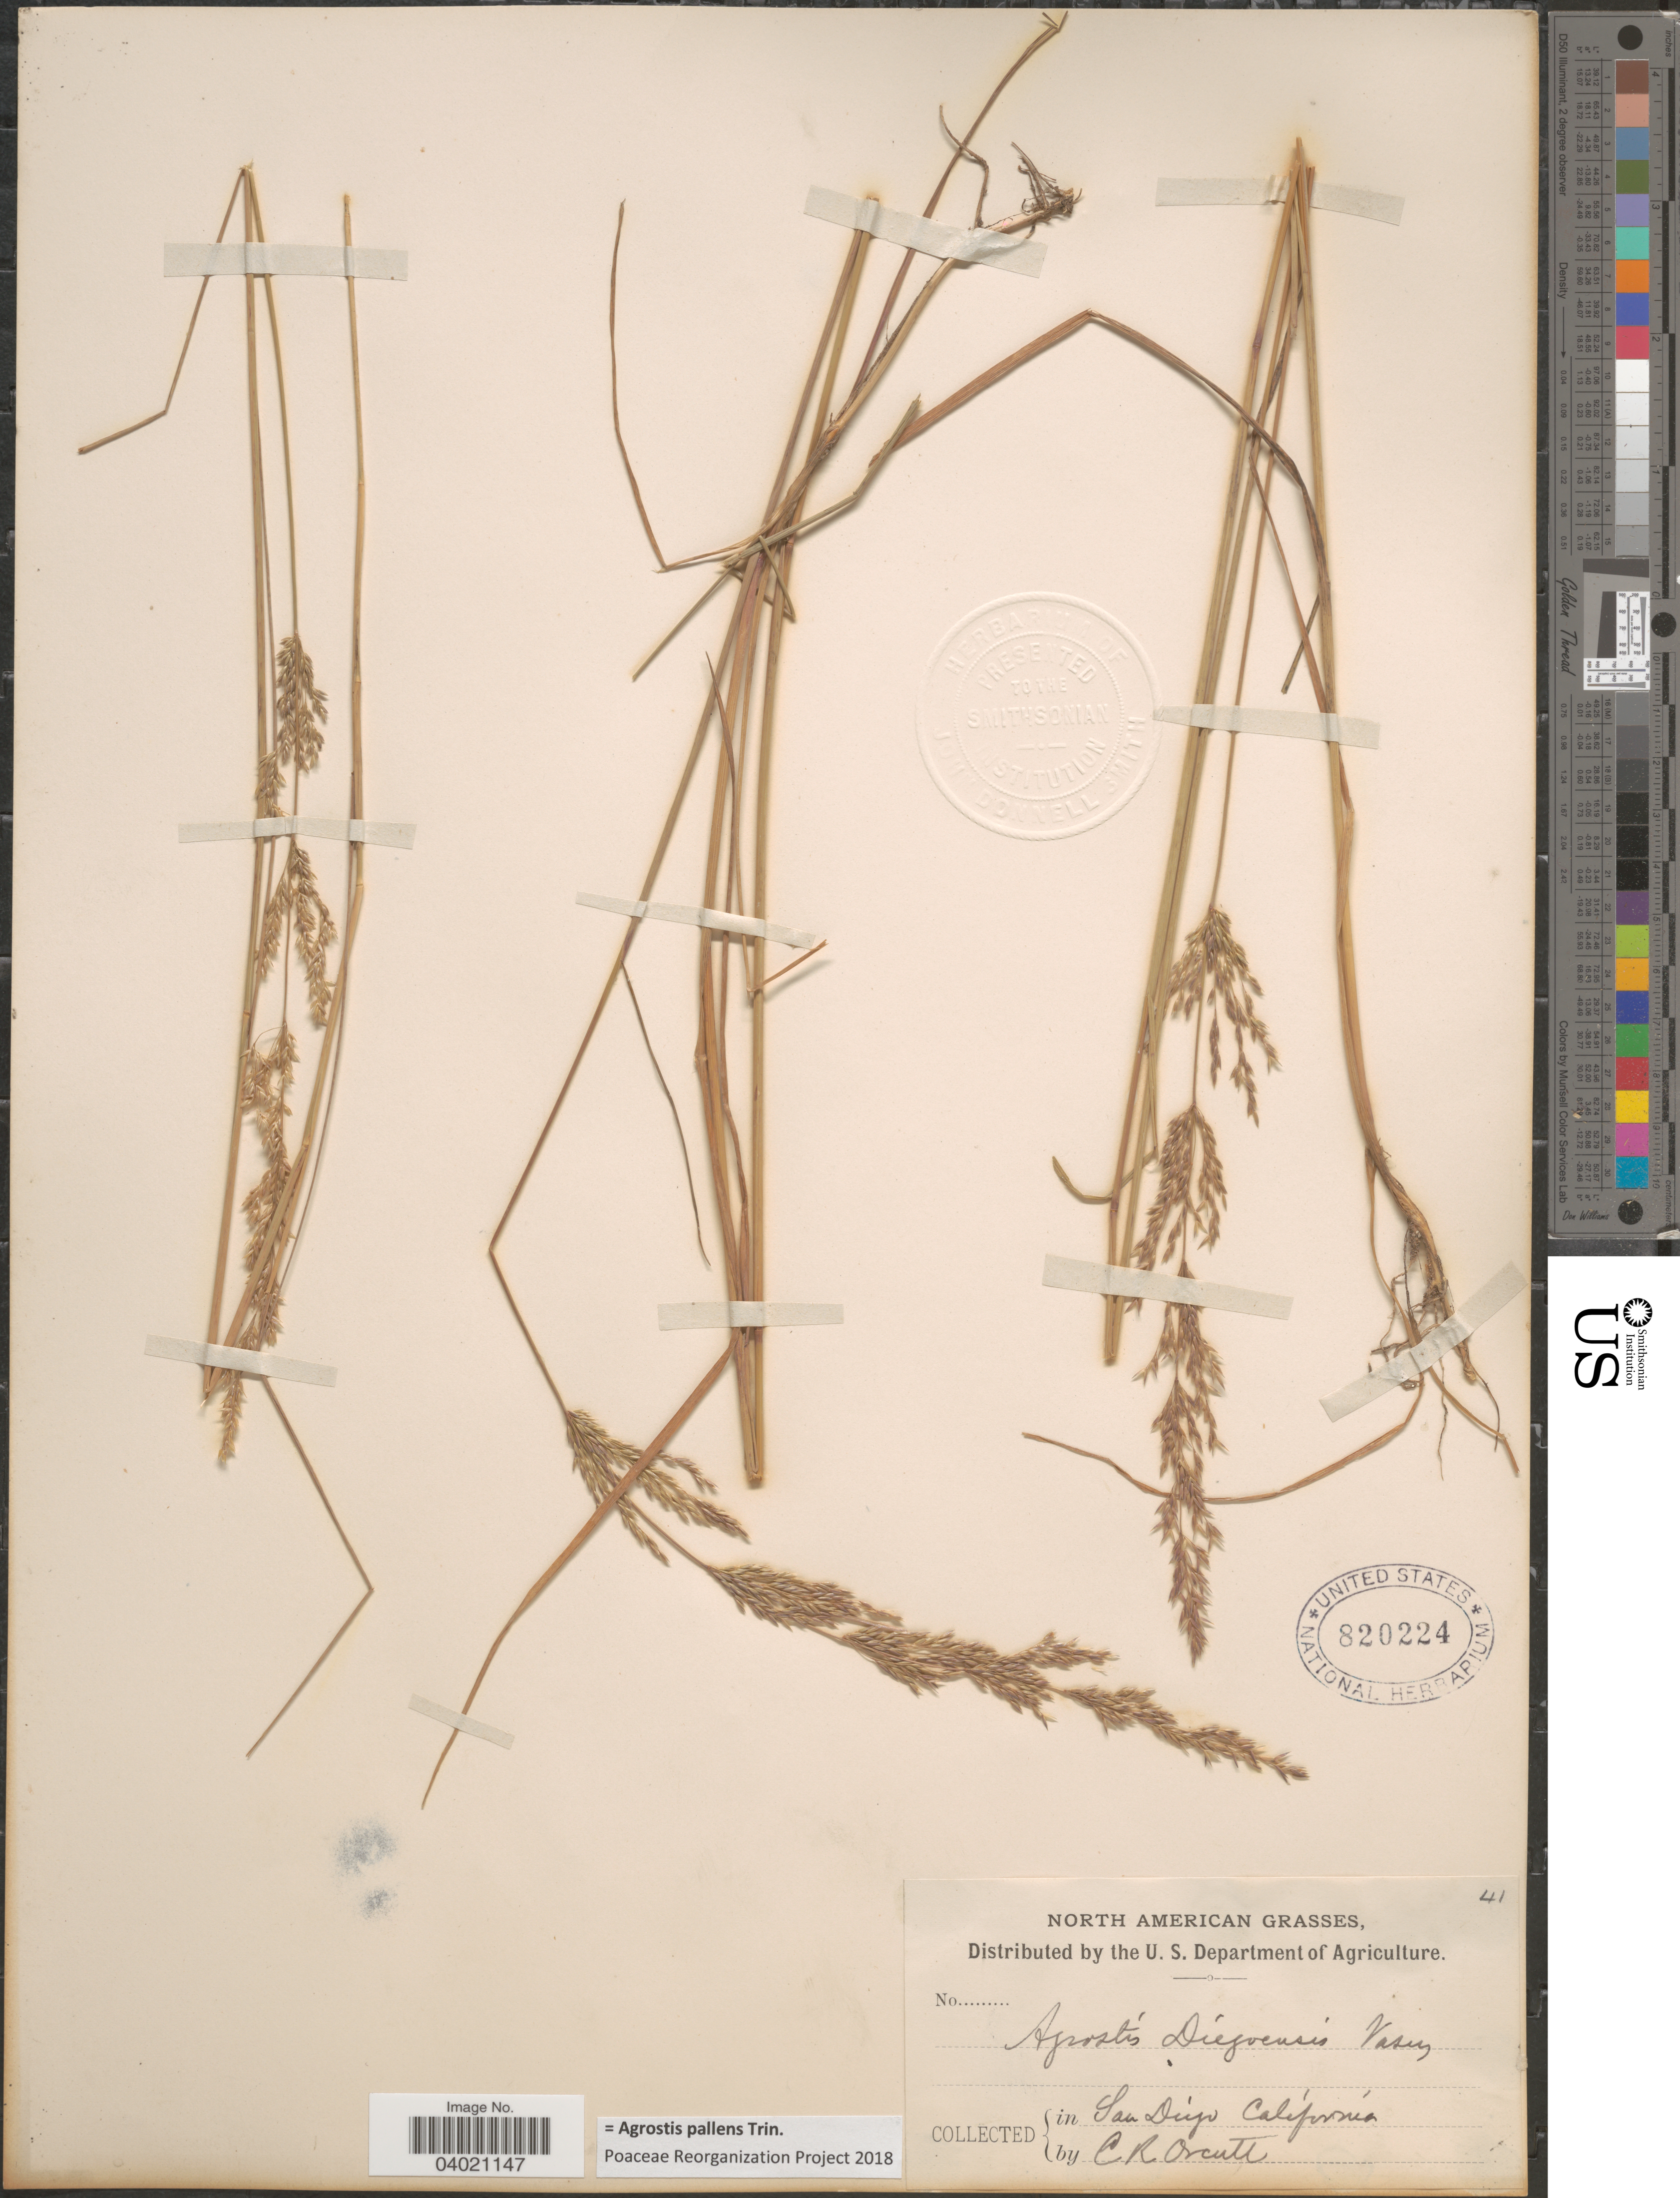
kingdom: Plantae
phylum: Tracheophyta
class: Liliopsida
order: Poales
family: Poaceae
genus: Agrostis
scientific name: Agrostis pallens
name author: Trin.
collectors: C. R. Orcutt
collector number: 41?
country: United States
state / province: California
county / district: San Diego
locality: San Diego.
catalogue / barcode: US 820224